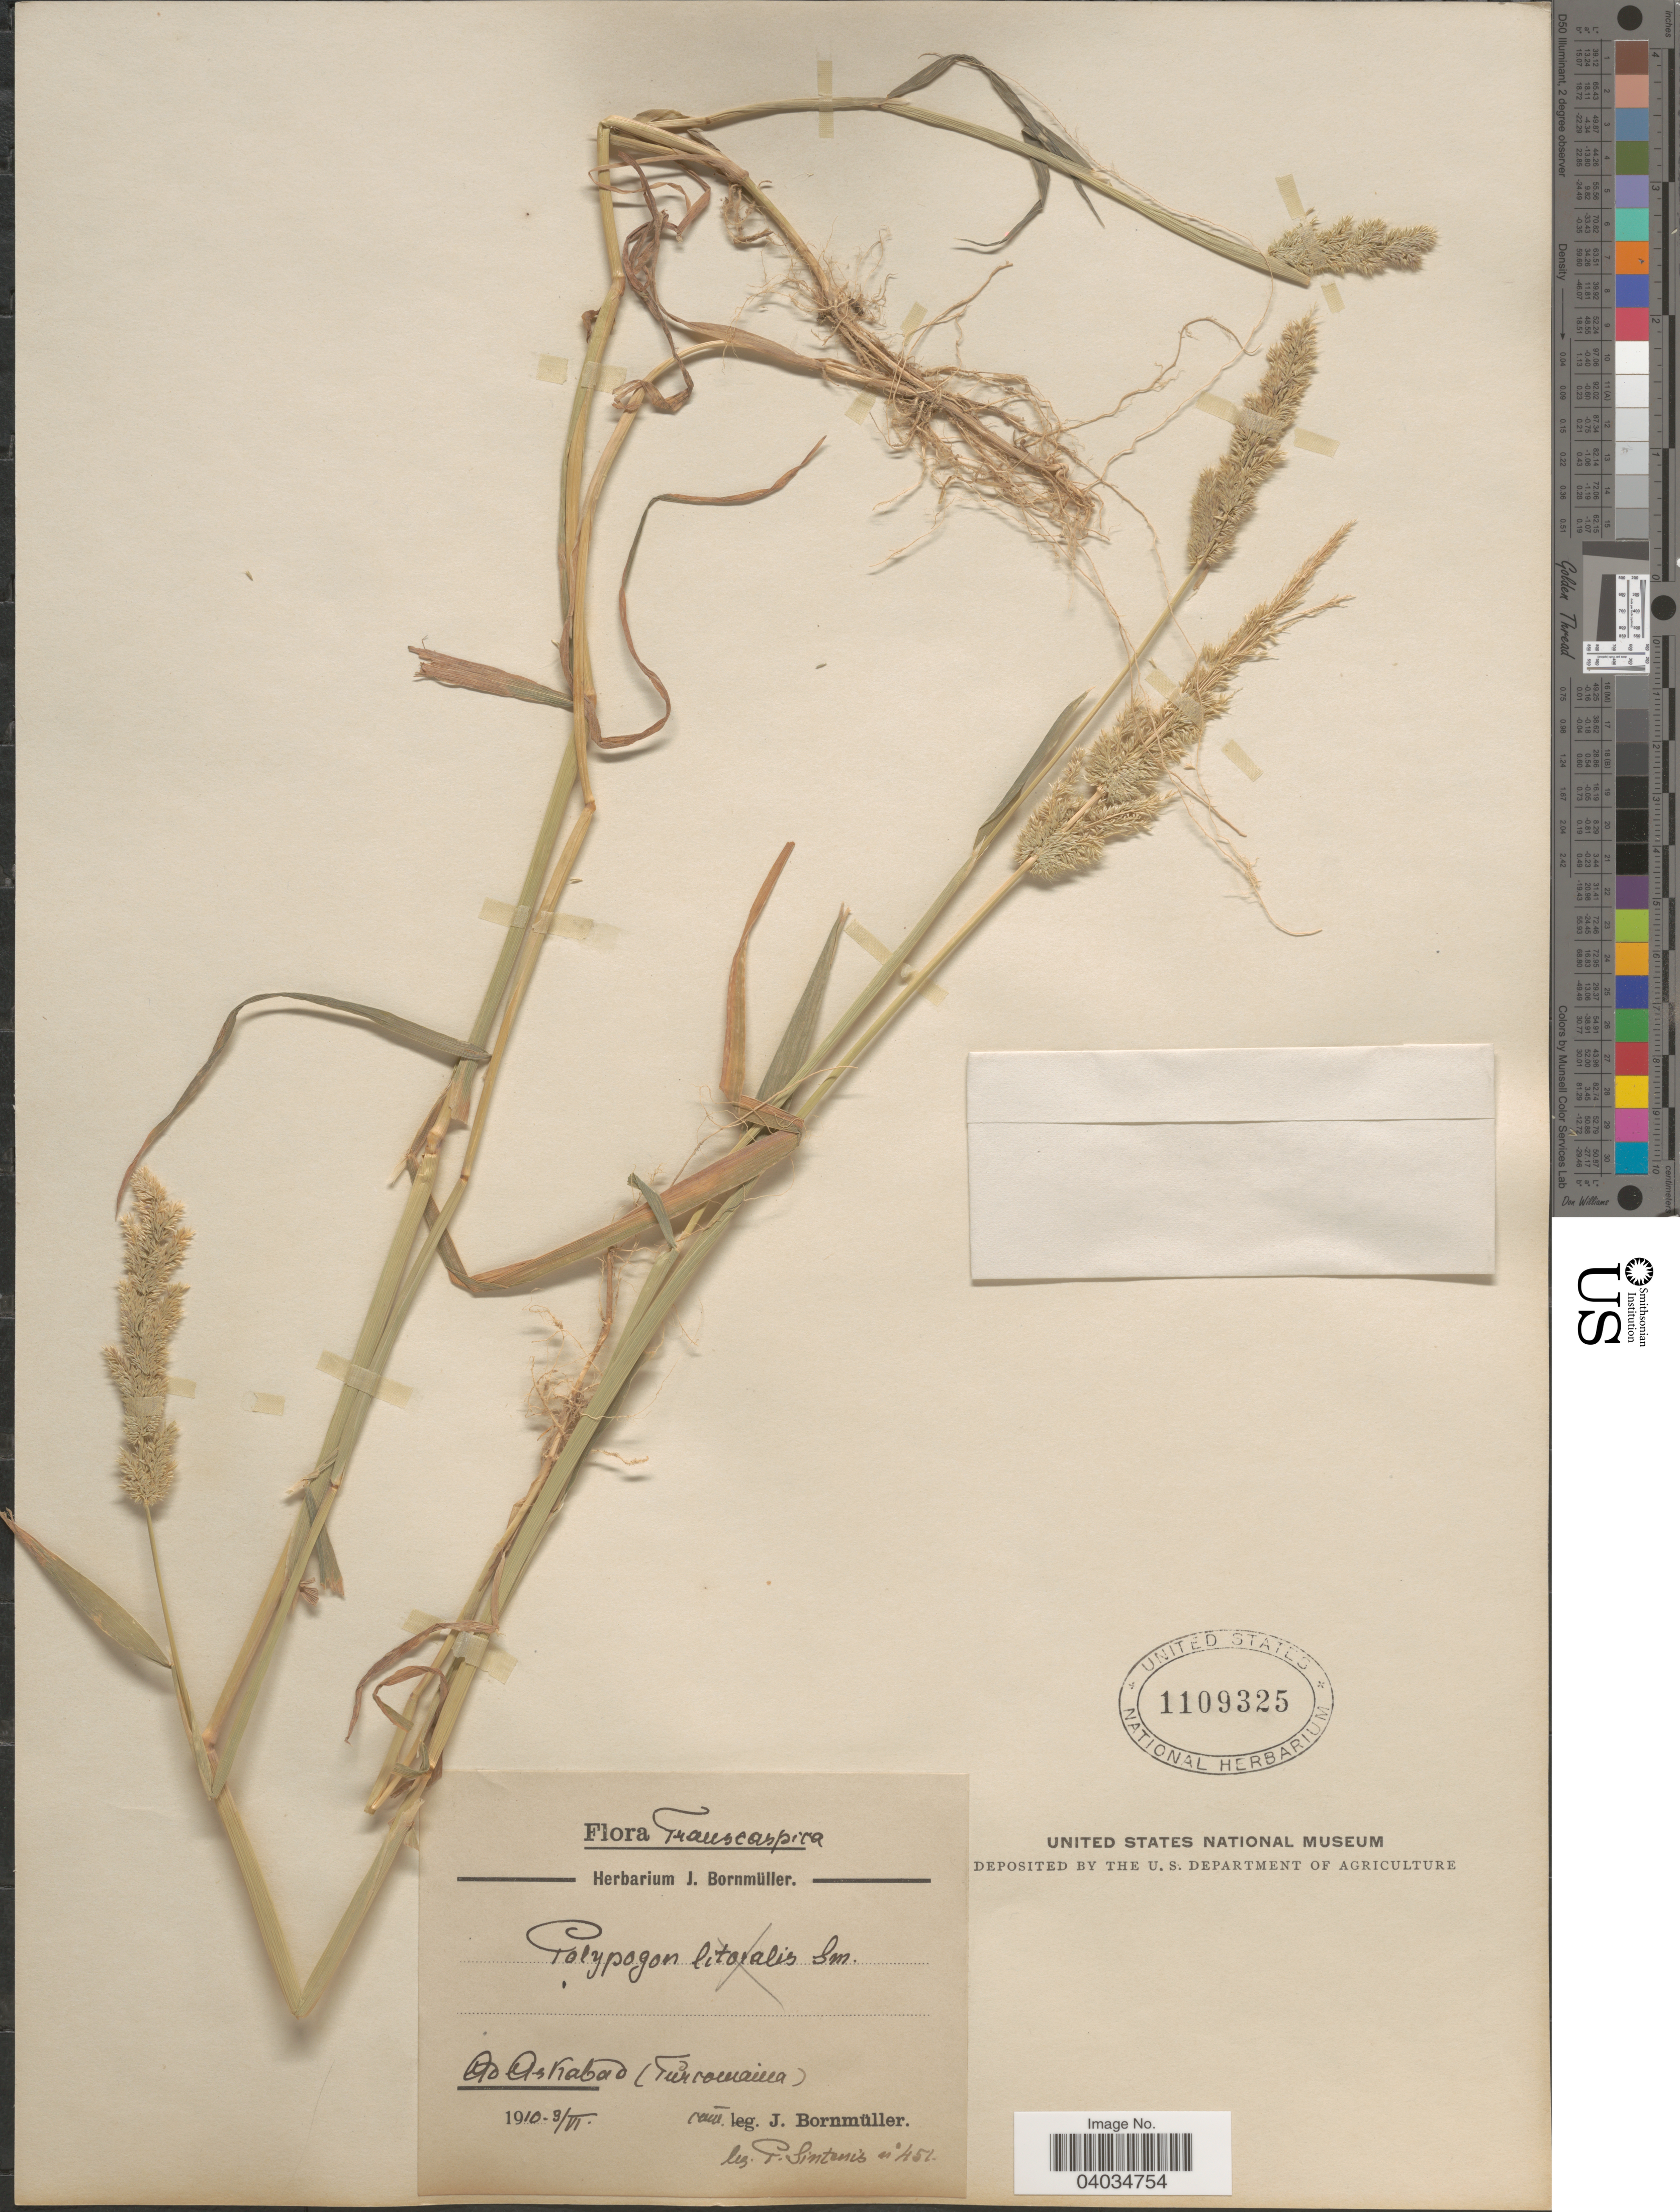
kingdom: Plantae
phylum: Tracheophyta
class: Liliopsida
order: Poales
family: Poaceae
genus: Polypogon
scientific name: Polypogon sp.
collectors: P. Sintenis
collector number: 451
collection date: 1910-06-03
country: Turkmenistan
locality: Transcaspica. Ad Ashabad (Turcomania).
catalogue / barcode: US 1109325